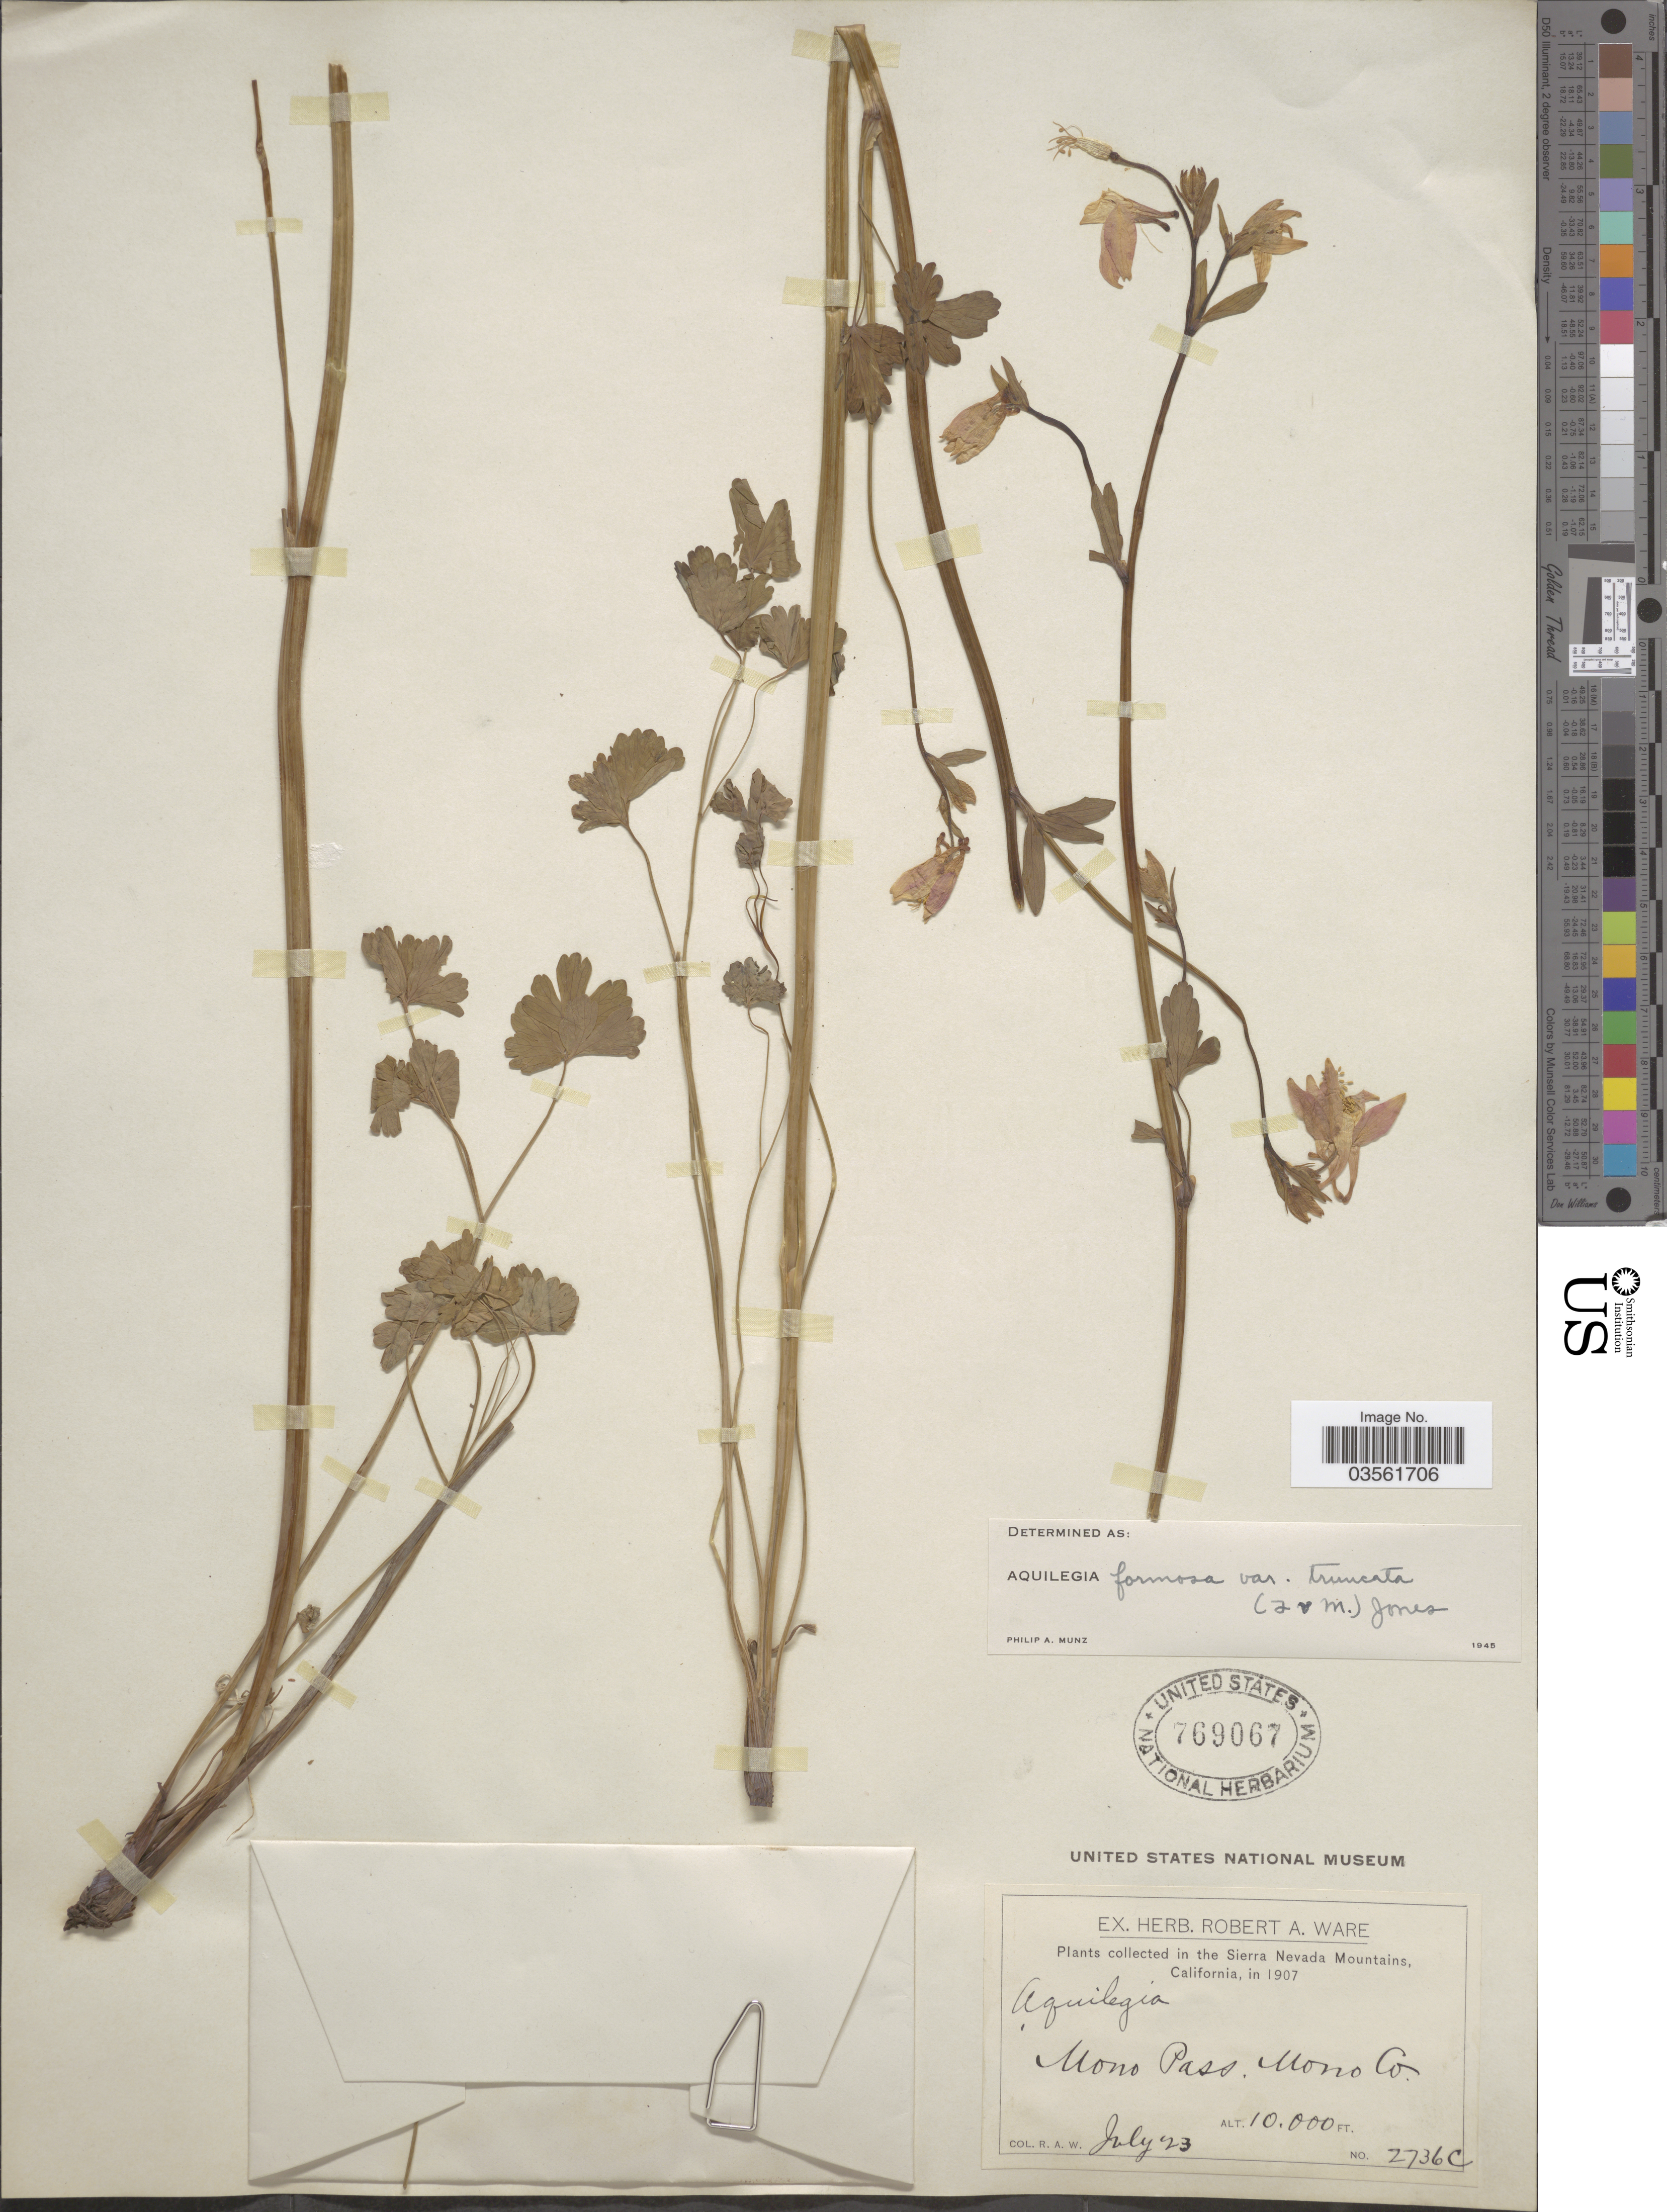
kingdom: Plantae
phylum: Tracheophyta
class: Magnoliopsida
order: Ranunculales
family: Ranunculaceae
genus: Aquilegia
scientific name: Aquilegia formosa var. truncata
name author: M.E. Jones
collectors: R. Ware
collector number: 2736C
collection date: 1907-07-23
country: United States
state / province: California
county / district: Mono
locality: In the Sierra Nevada Mountains. Mono Pass. Mono Co.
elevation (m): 3048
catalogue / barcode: US 769067